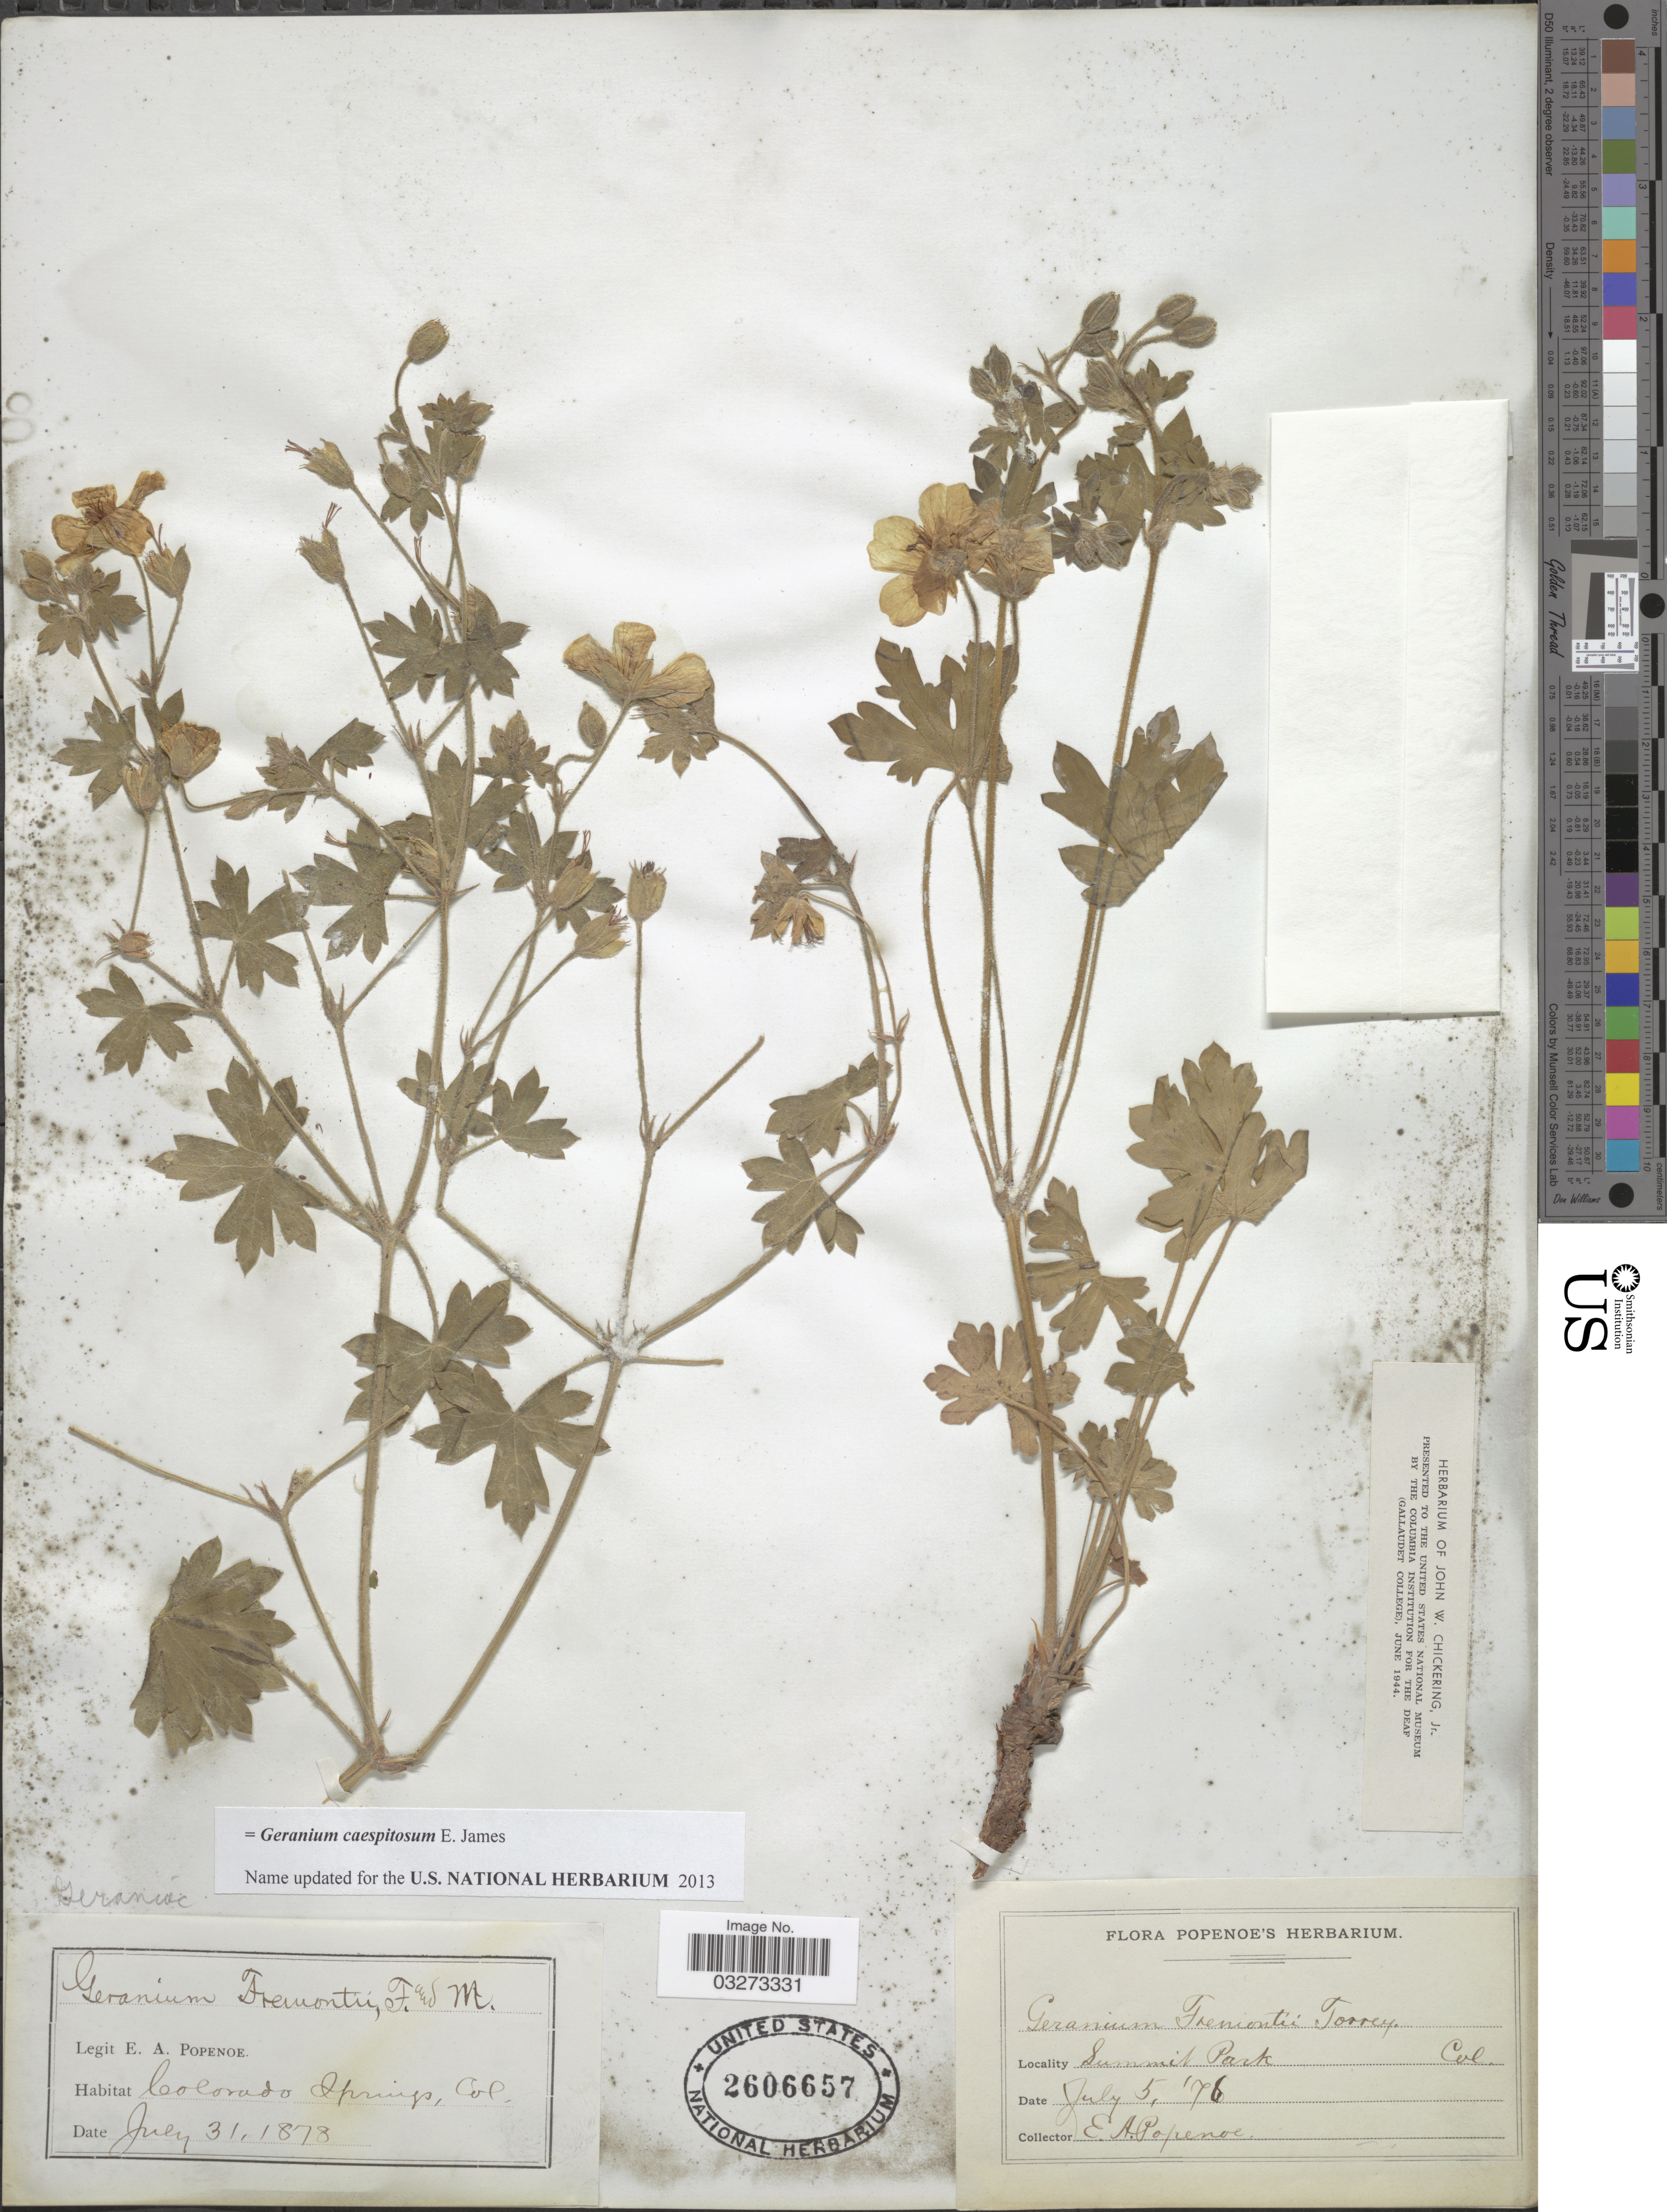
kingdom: Plantae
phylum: Tracheophyta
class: Magnoliopsida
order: Geraniales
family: Geraniaceae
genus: Geranium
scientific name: Geranium caespitosum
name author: E. James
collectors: E. A. Popenoe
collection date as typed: Transcribed d/m/y: 5/7/76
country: United States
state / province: Colorado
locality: Summit Park.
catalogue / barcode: US 2606657-2